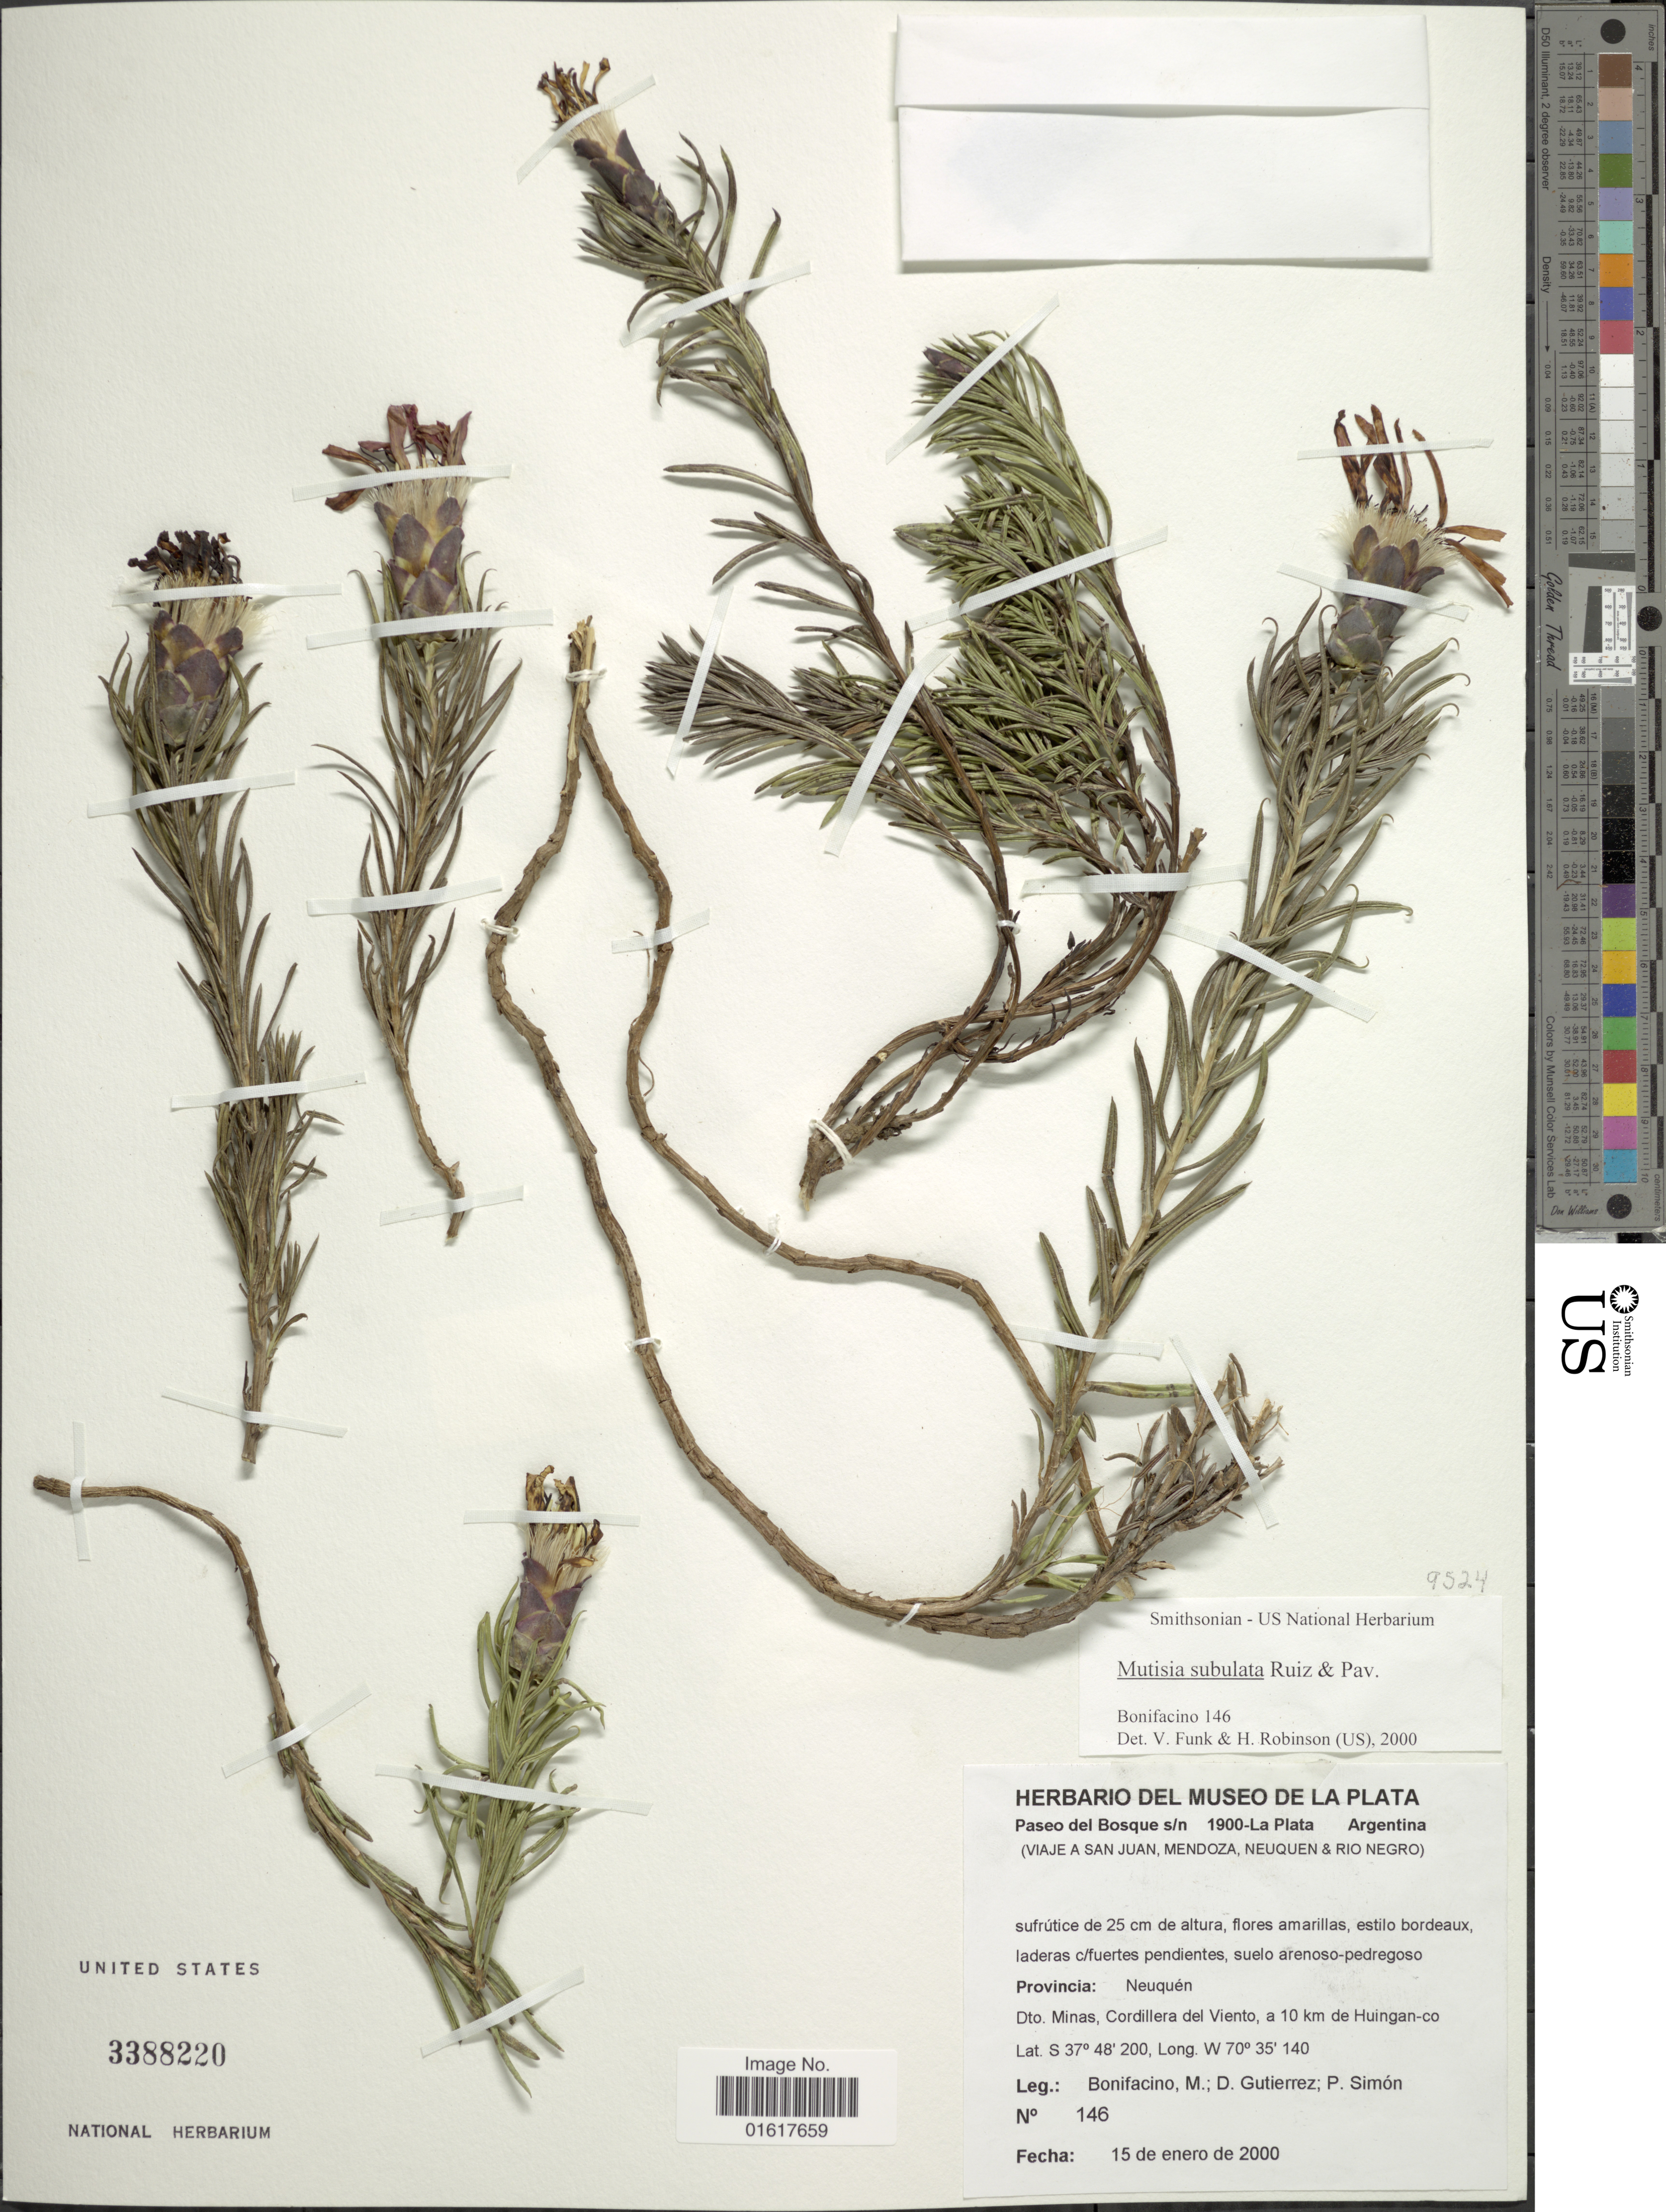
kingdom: Plantae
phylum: Tracheophyta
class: Magnoliopsida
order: Asterales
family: Asteraceae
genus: Mutisia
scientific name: Mutisia subulata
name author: Ruiz & Pav.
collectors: M. Bonifacino, D. G. Gutiérrez & P. Simon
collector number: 0146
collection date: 2000-01-15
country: Argentina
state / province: Neuquen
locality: Dto. Minas, Cordillera del Viento, a 10 km de Huingan-co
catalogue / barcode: US 2288220